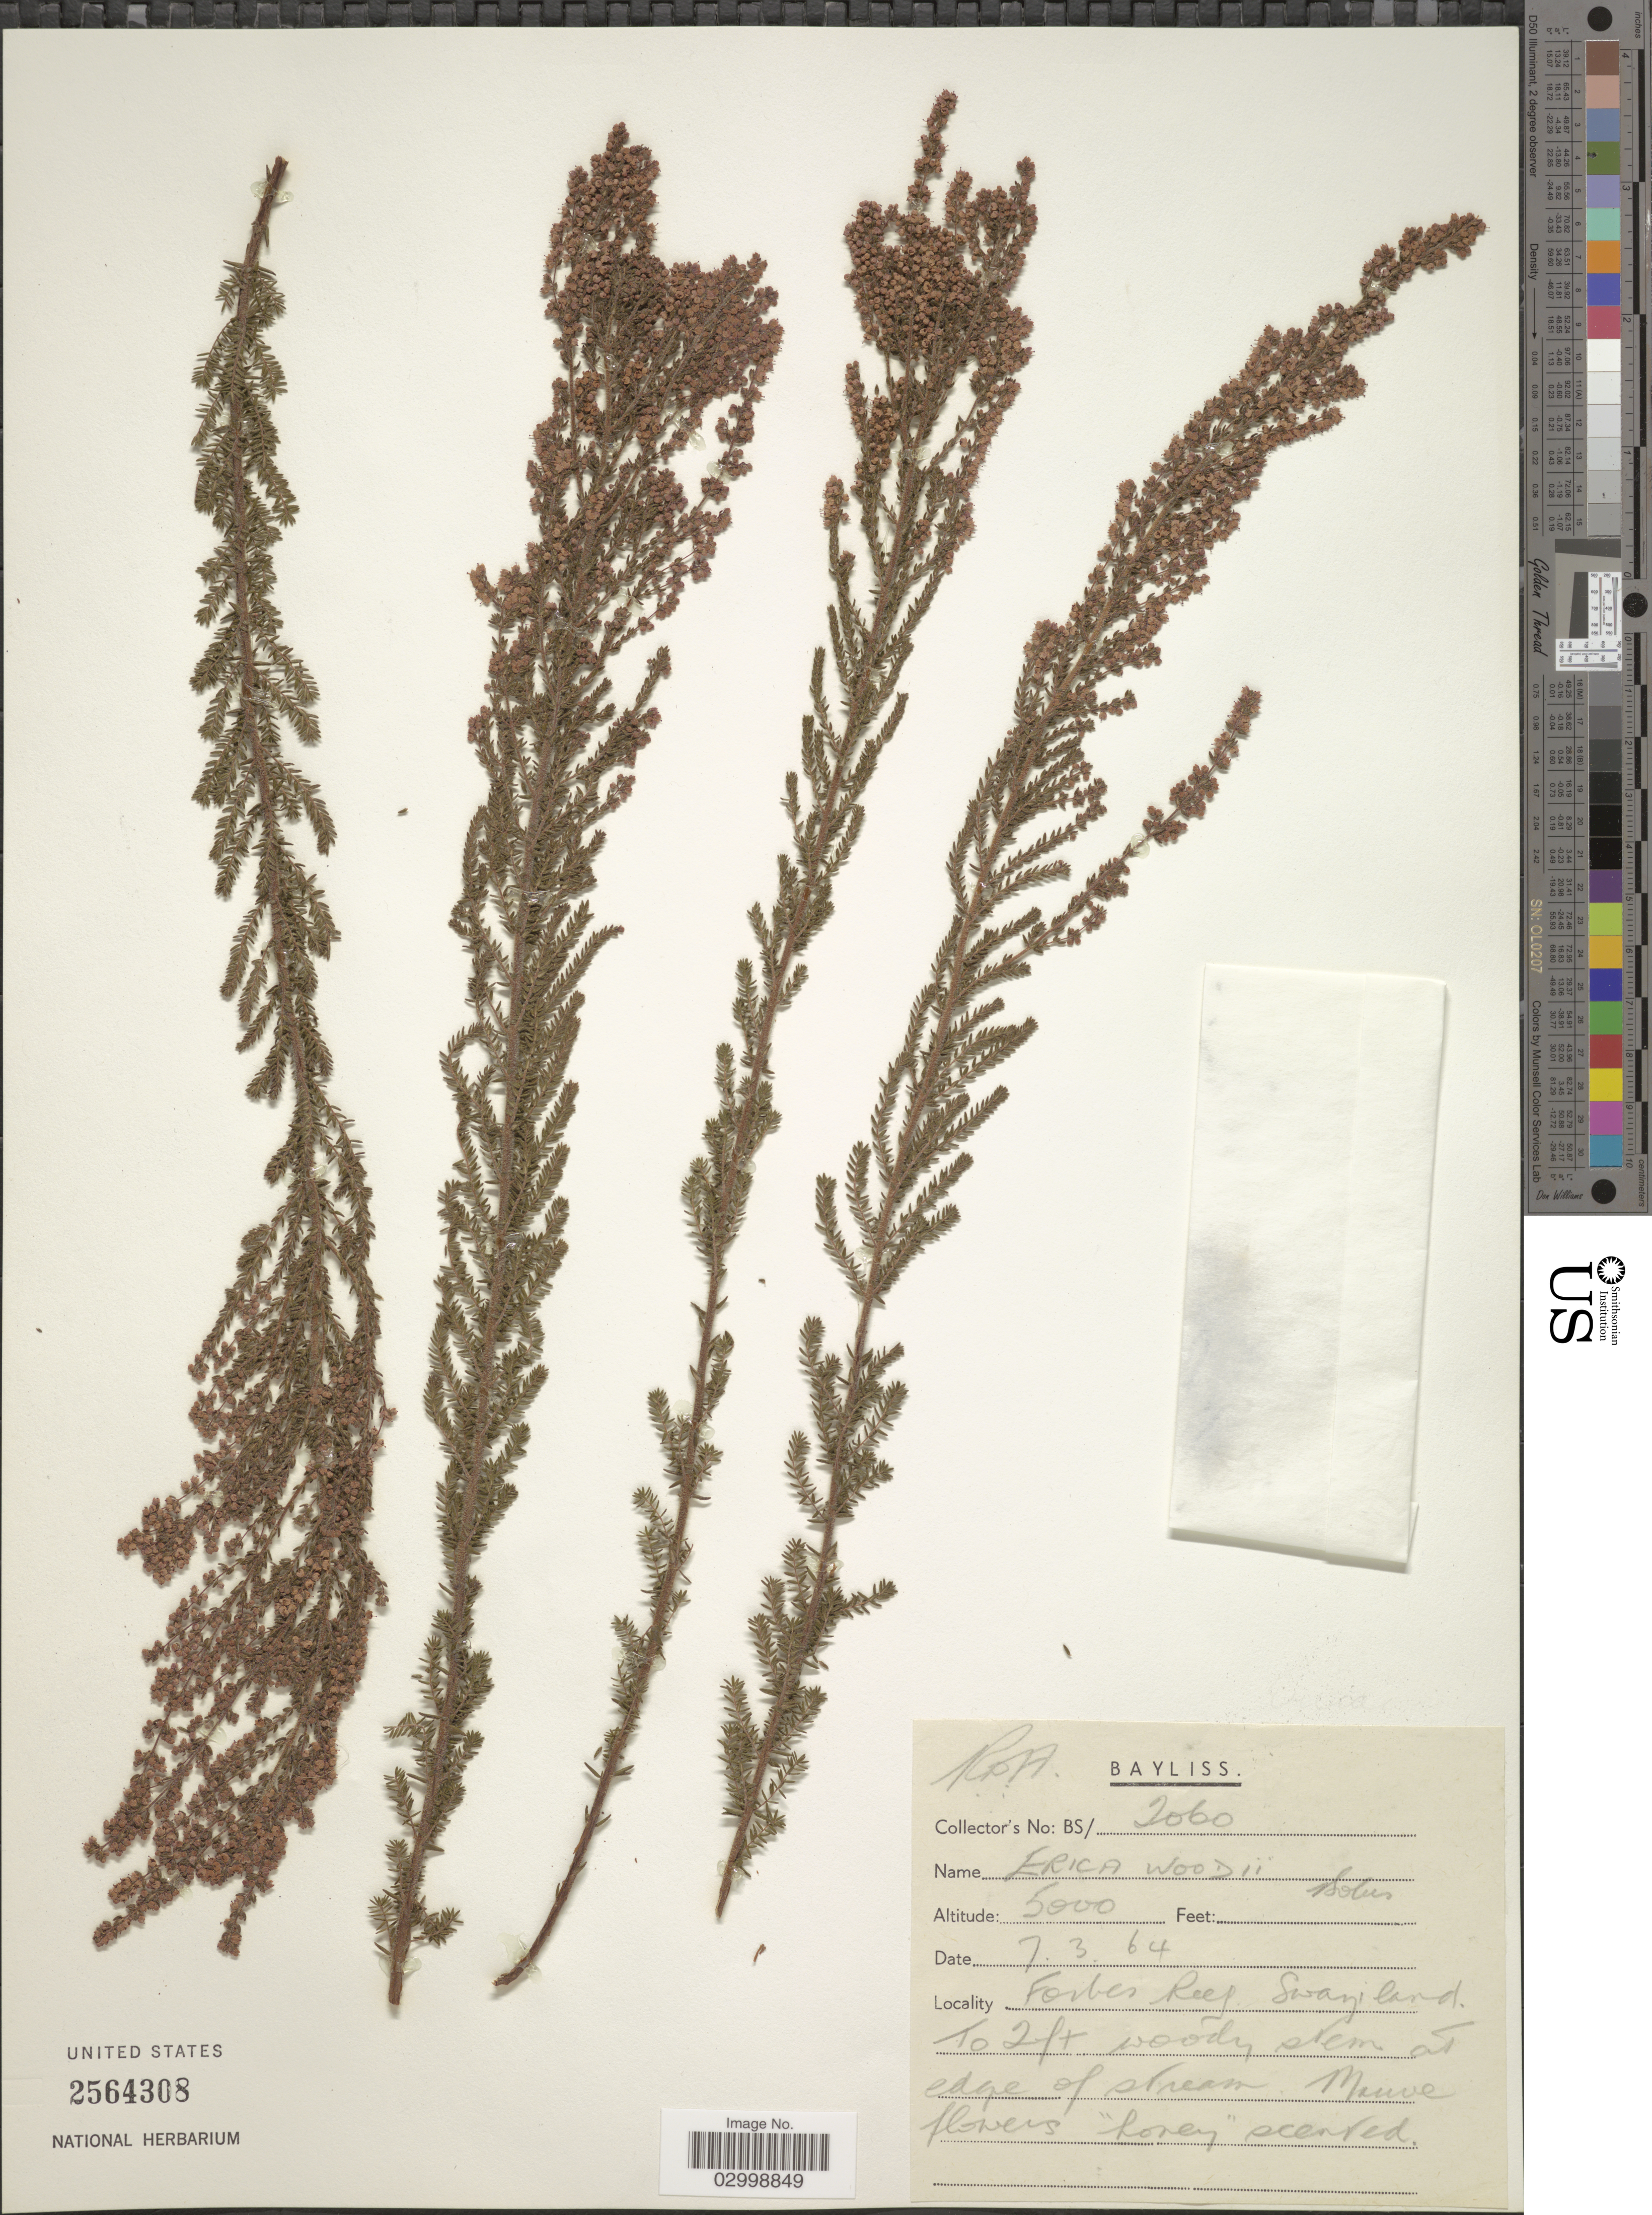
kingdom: Plantae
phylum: Tracheophyta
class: Magnoliopsida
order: Ericales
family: Ericaceae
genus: Erica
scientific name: Erica woodii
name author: Bolus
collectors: Bayliss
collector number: BS/2060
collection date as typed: Transcribed d/m/y: 7/3/64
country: Eswatini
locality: Forbes Reef, Swaziland.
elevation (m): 1524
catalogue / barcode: US 2564308